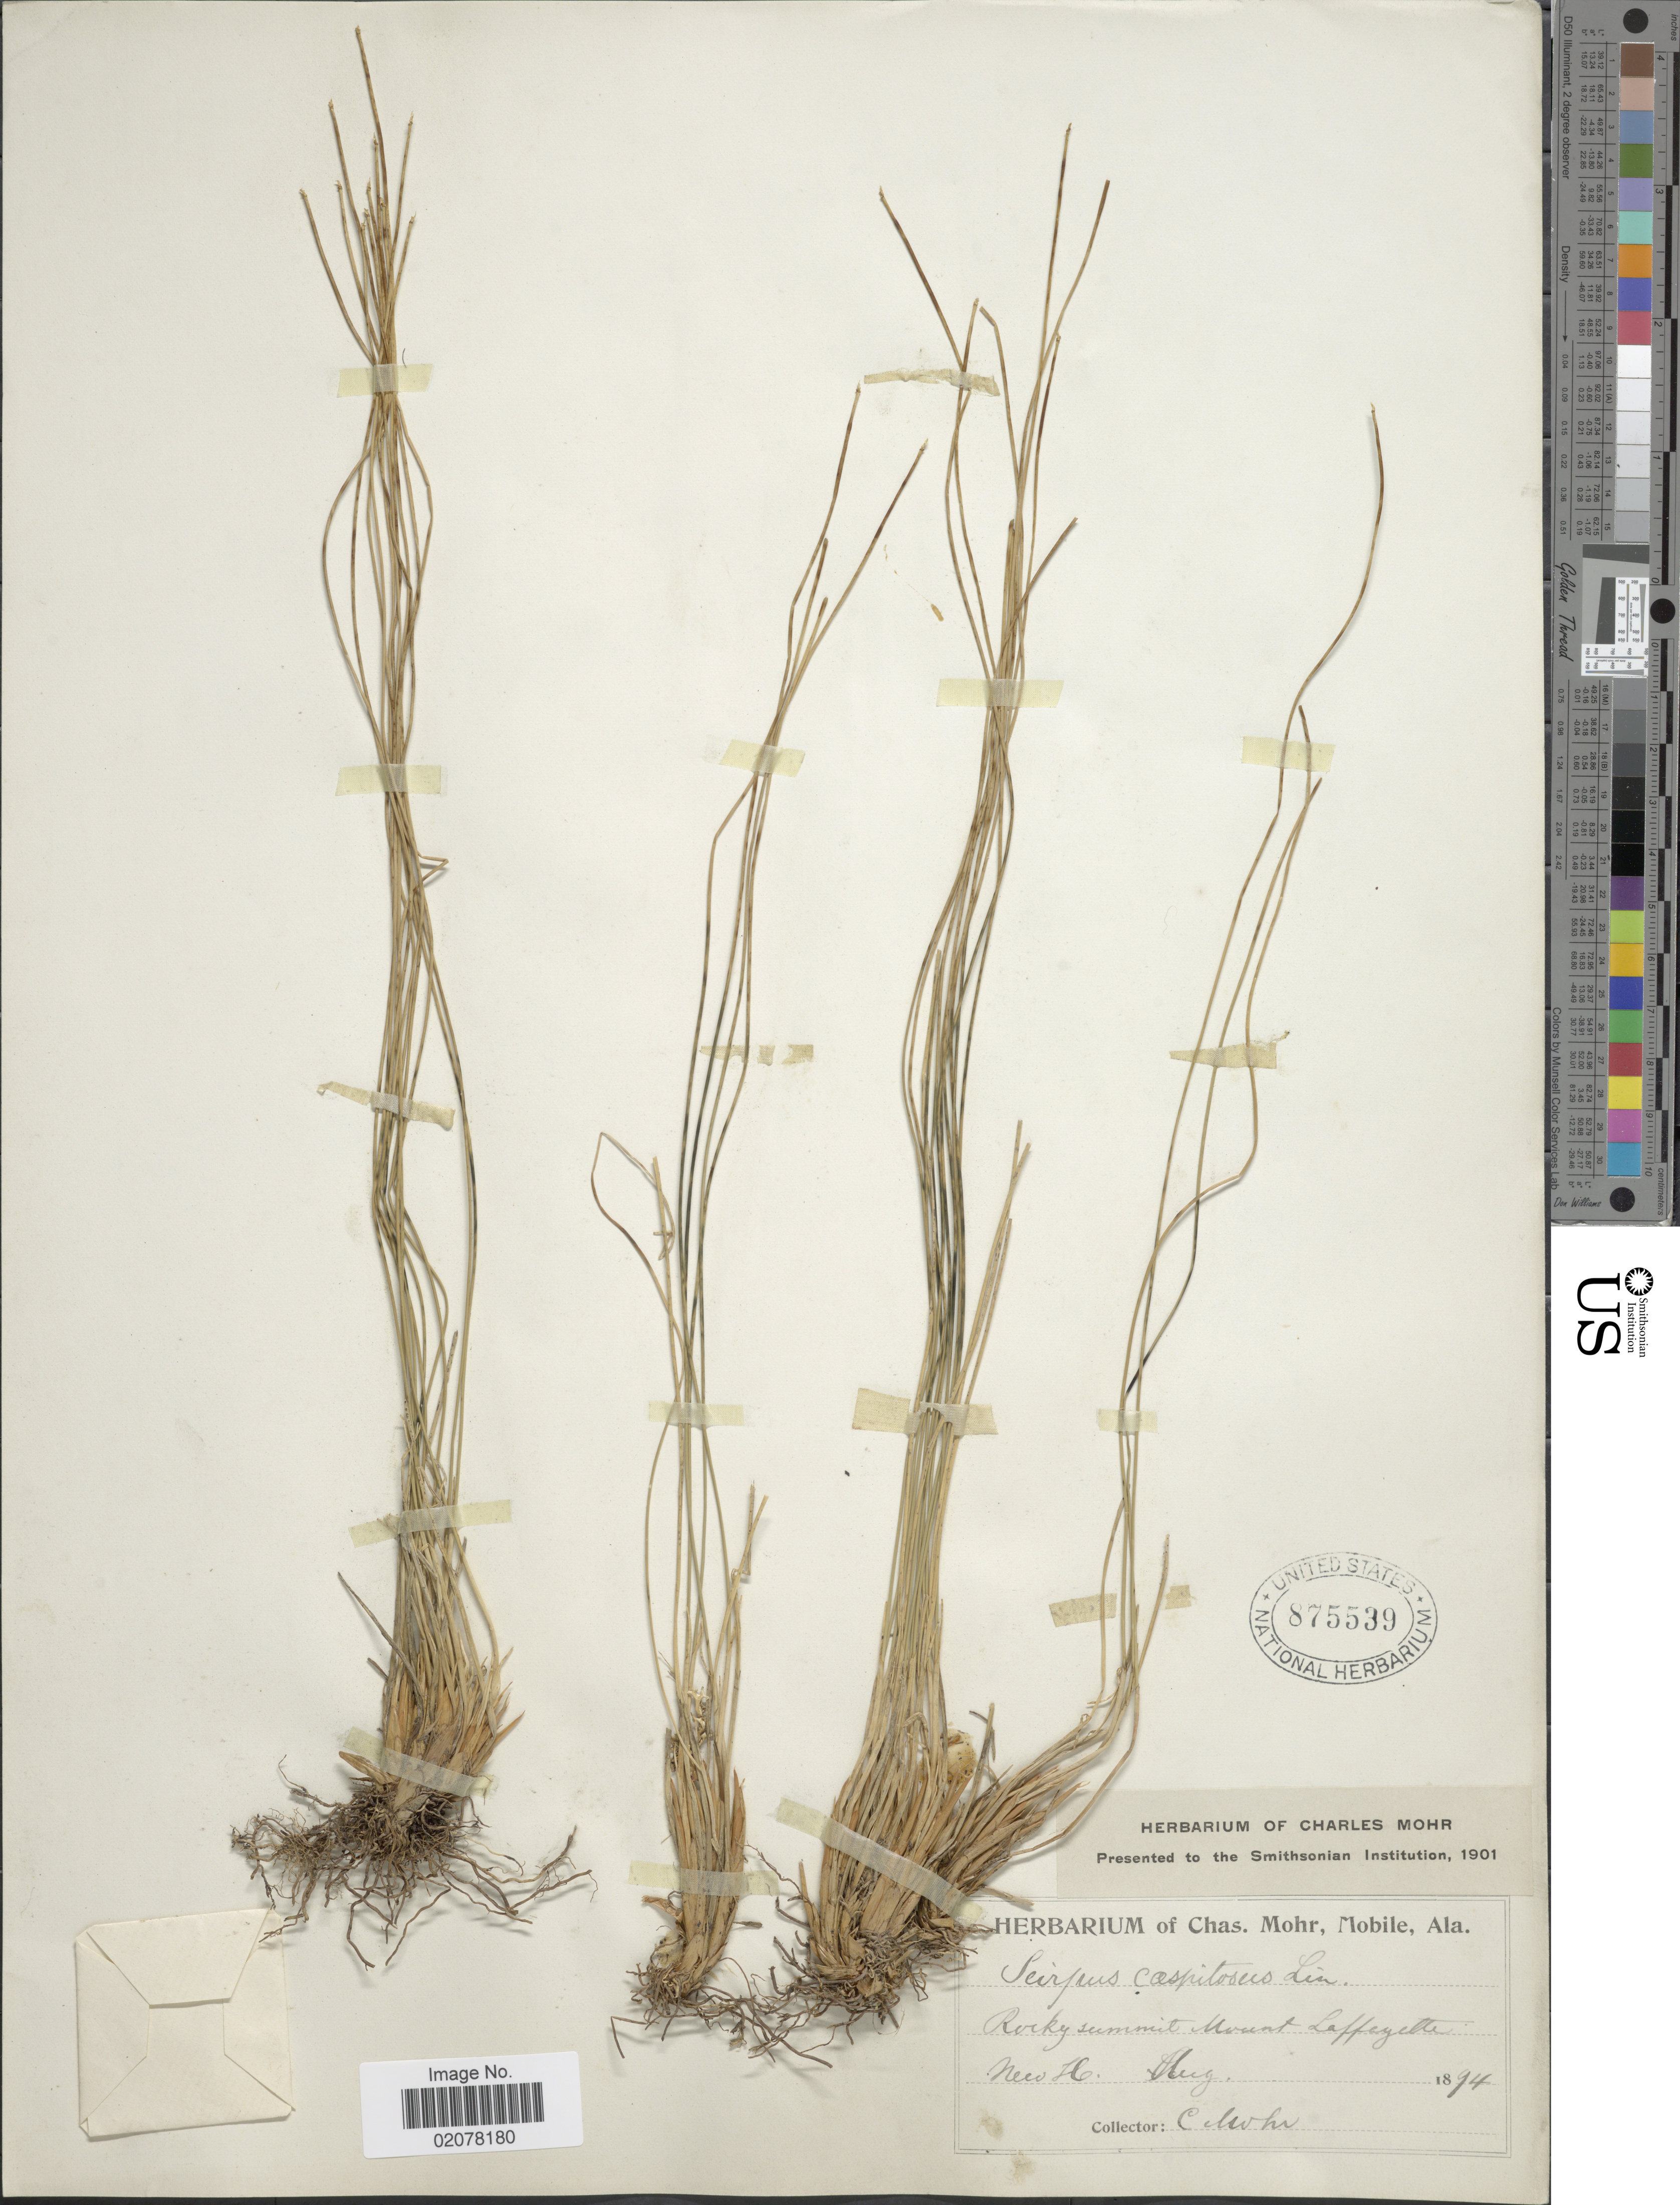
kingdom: Plantae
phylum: Tracheophyta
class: Liliopsida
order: Poales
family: Cyperaceae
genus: Trichophorum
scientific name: Trichophorum cespitosum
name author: (L.) Hartm.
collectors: C. T. Mohr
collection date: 1894-08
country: United States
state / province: New Hampshire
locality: Rocky summit Mount Laffeyette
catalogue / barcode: US 875539